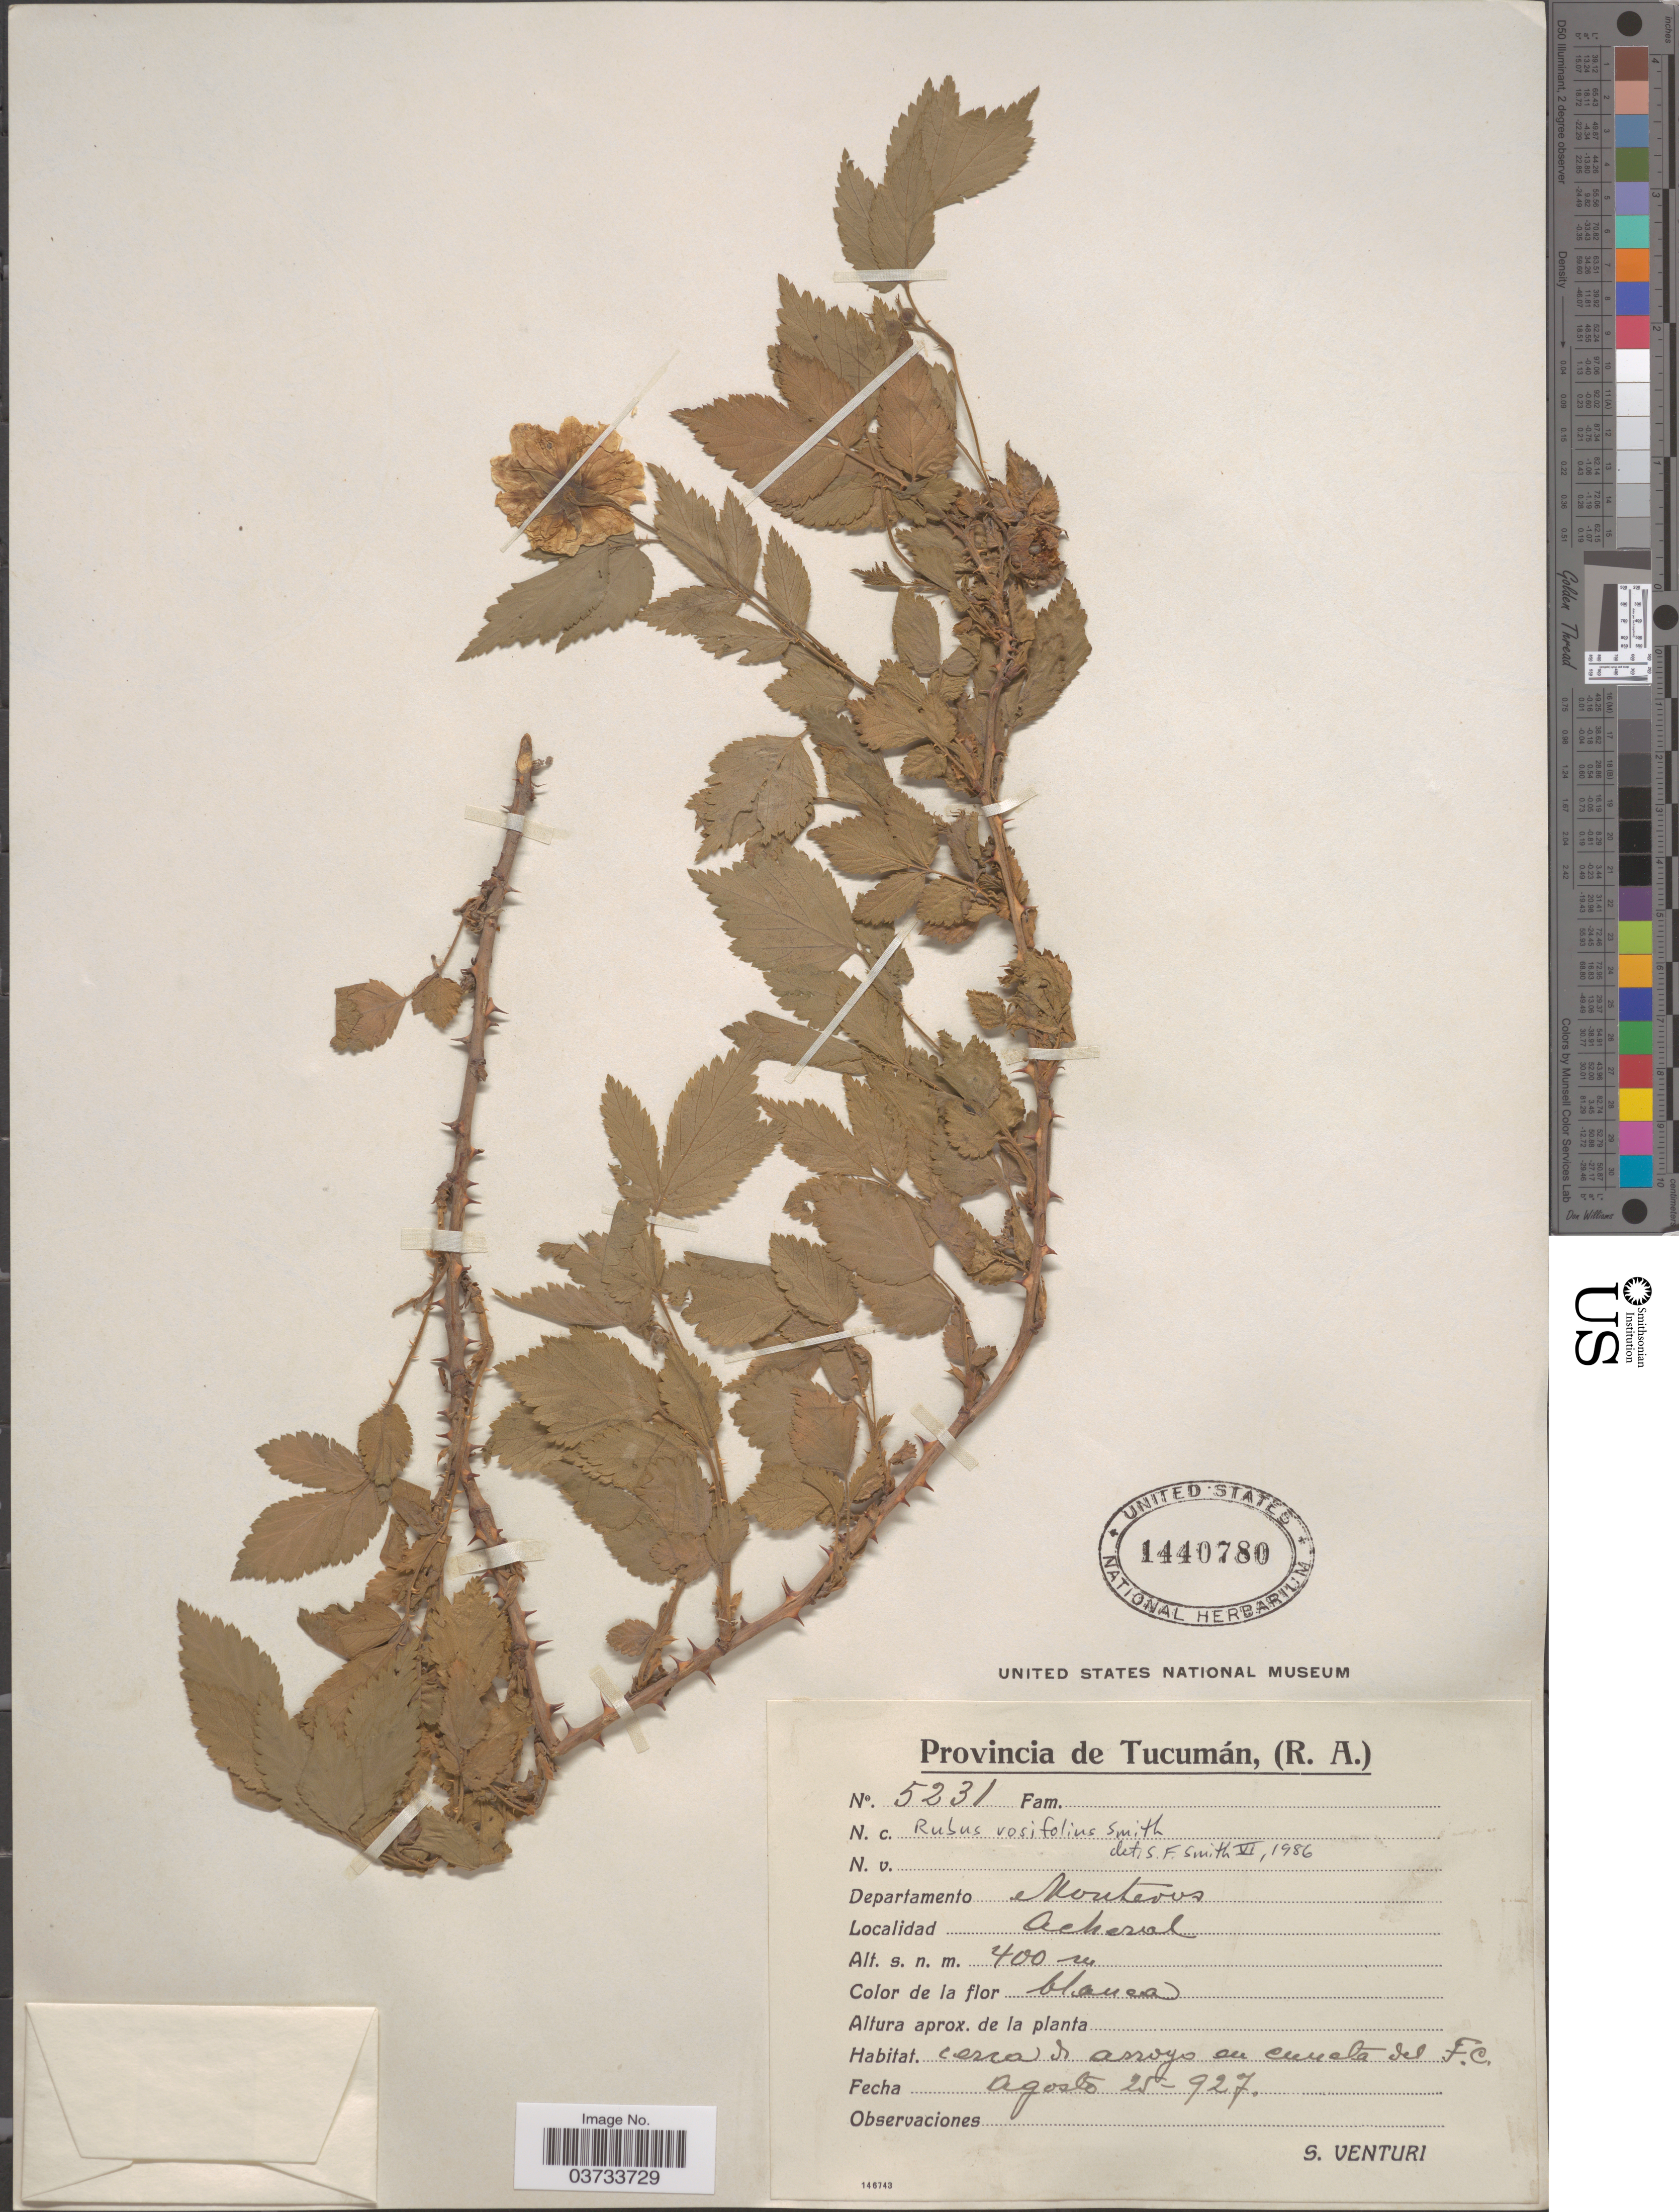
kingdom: Plantae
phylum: Tracheophyta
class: Magnoliopsida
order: Rosales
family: Rosaceae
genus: Rubus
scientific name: Rubus rosifolius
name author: Sm.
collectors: S. Venturi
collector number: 5231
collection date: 1927-08-25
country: Argentina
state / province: Tucuman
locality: Departamento Monteros. Acheral.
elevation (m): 400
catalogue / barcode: US 1440780